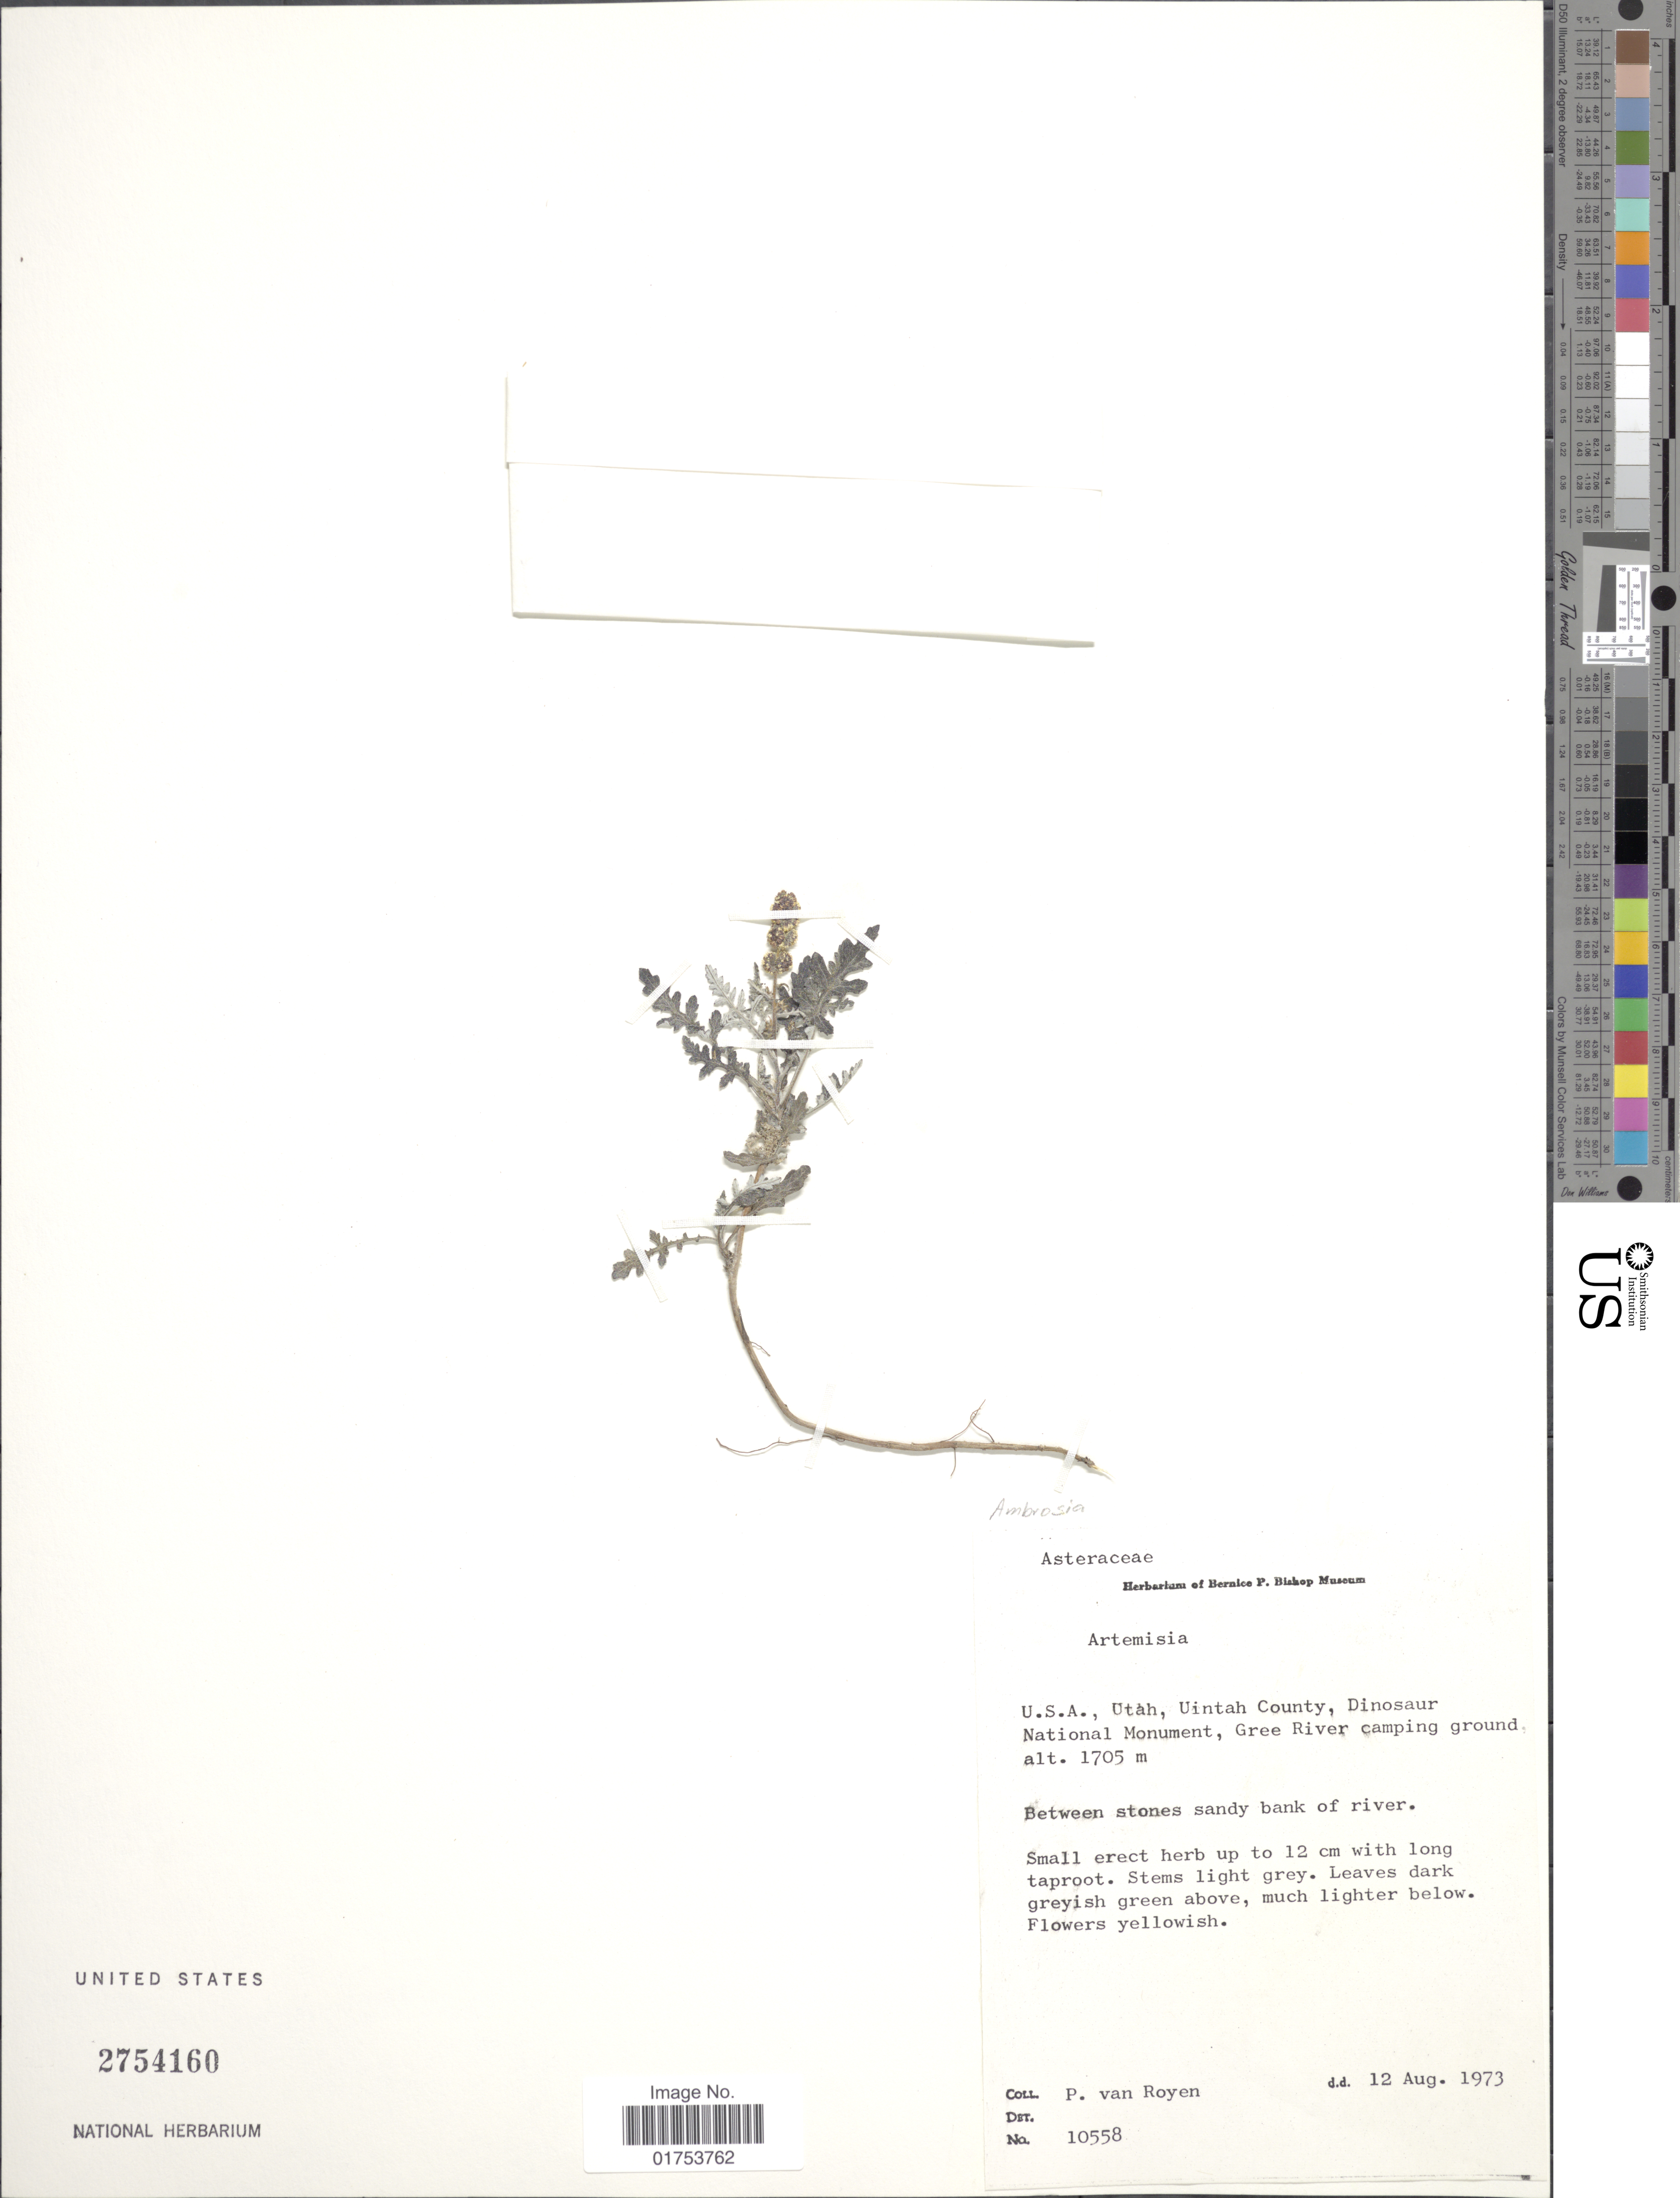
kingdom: Plantae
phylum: Tracheophyta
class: Magnoliopsida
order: Asterales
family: Asteraceae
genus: Ambrosia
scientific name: Ambrosia sp.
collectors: P. van Royen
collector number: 10558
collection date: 1973-08-12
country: United States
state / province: Utah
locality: Uintah County, Dinosaur National Monument, Gree River camping ground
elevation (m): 1705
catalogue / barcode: US 2754160